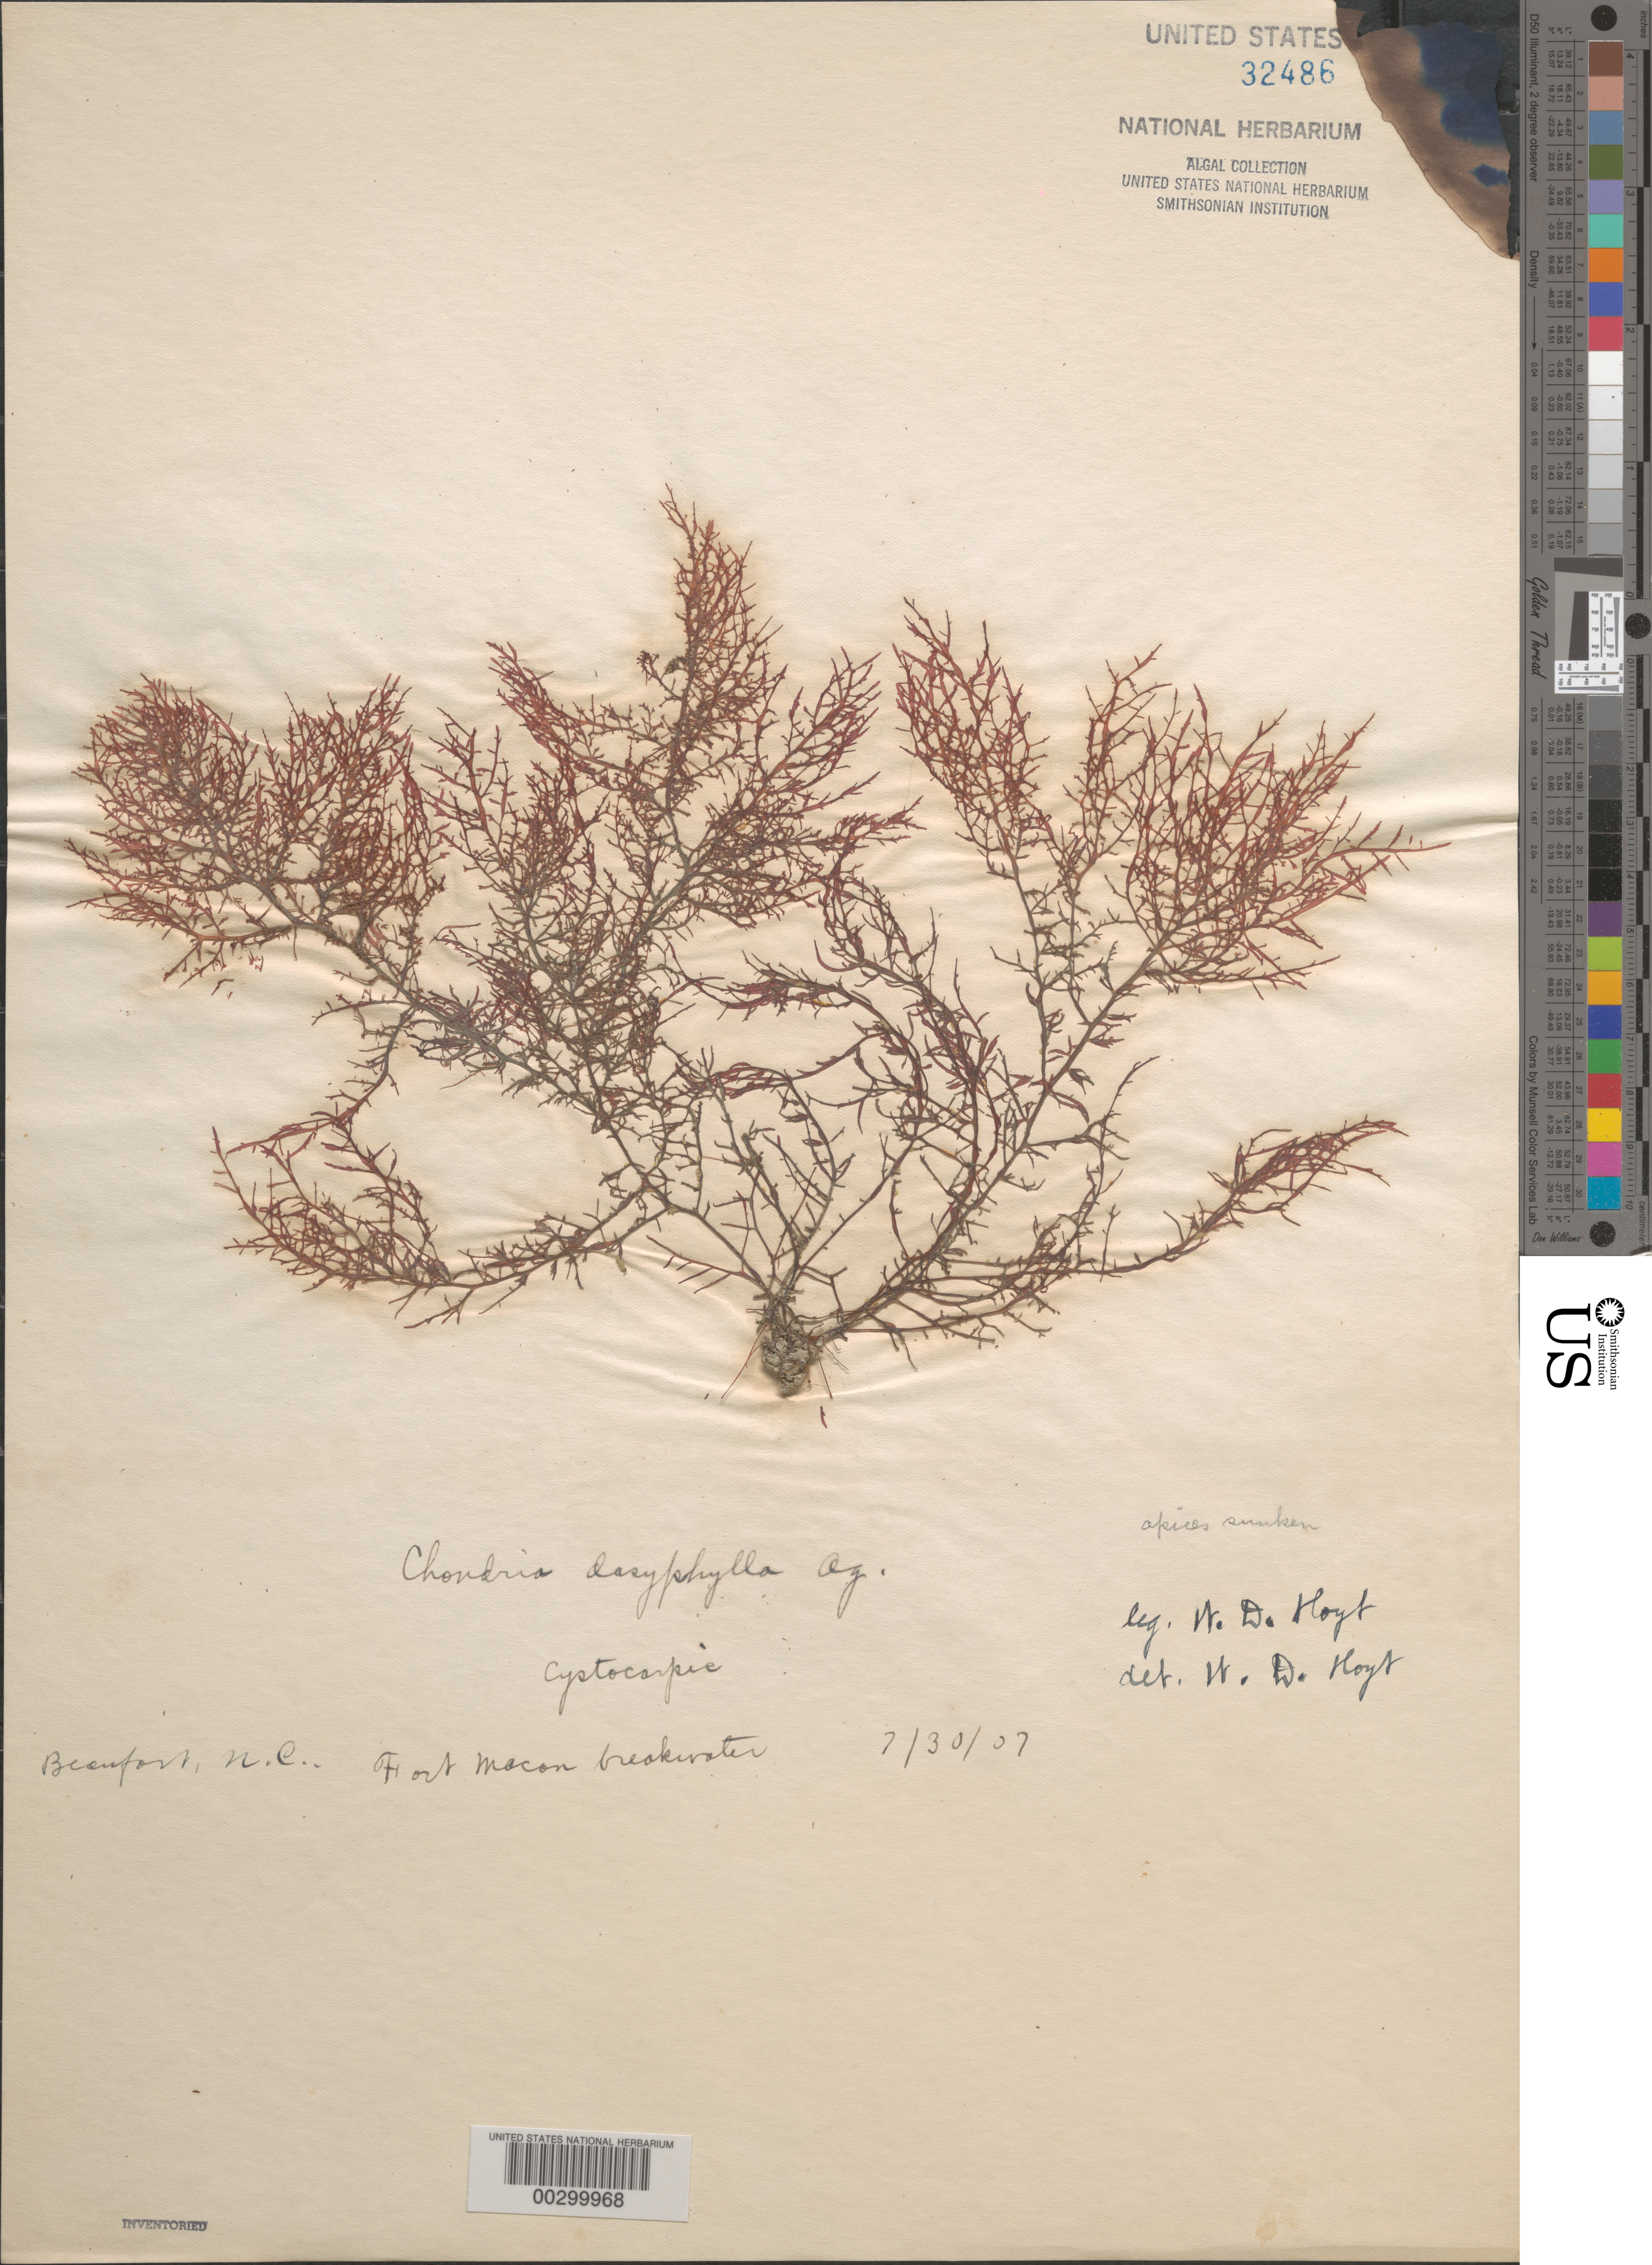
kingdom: Plantae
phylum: Rhodophyta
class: Florideophyceae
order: Ceramiales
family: Rhodomelaceae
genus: Chondria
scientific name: Chondria dasyphylla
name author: (Woodw.) C. Agardh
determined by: Hoyt, W. D.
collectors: W. D. Hoyt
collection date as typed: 30 Jul 1907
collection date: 1907-07-30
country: United States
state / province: North Carolina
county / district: Carteret County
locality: Beaufort, Fort Macon breakwater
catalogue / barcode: US 32486